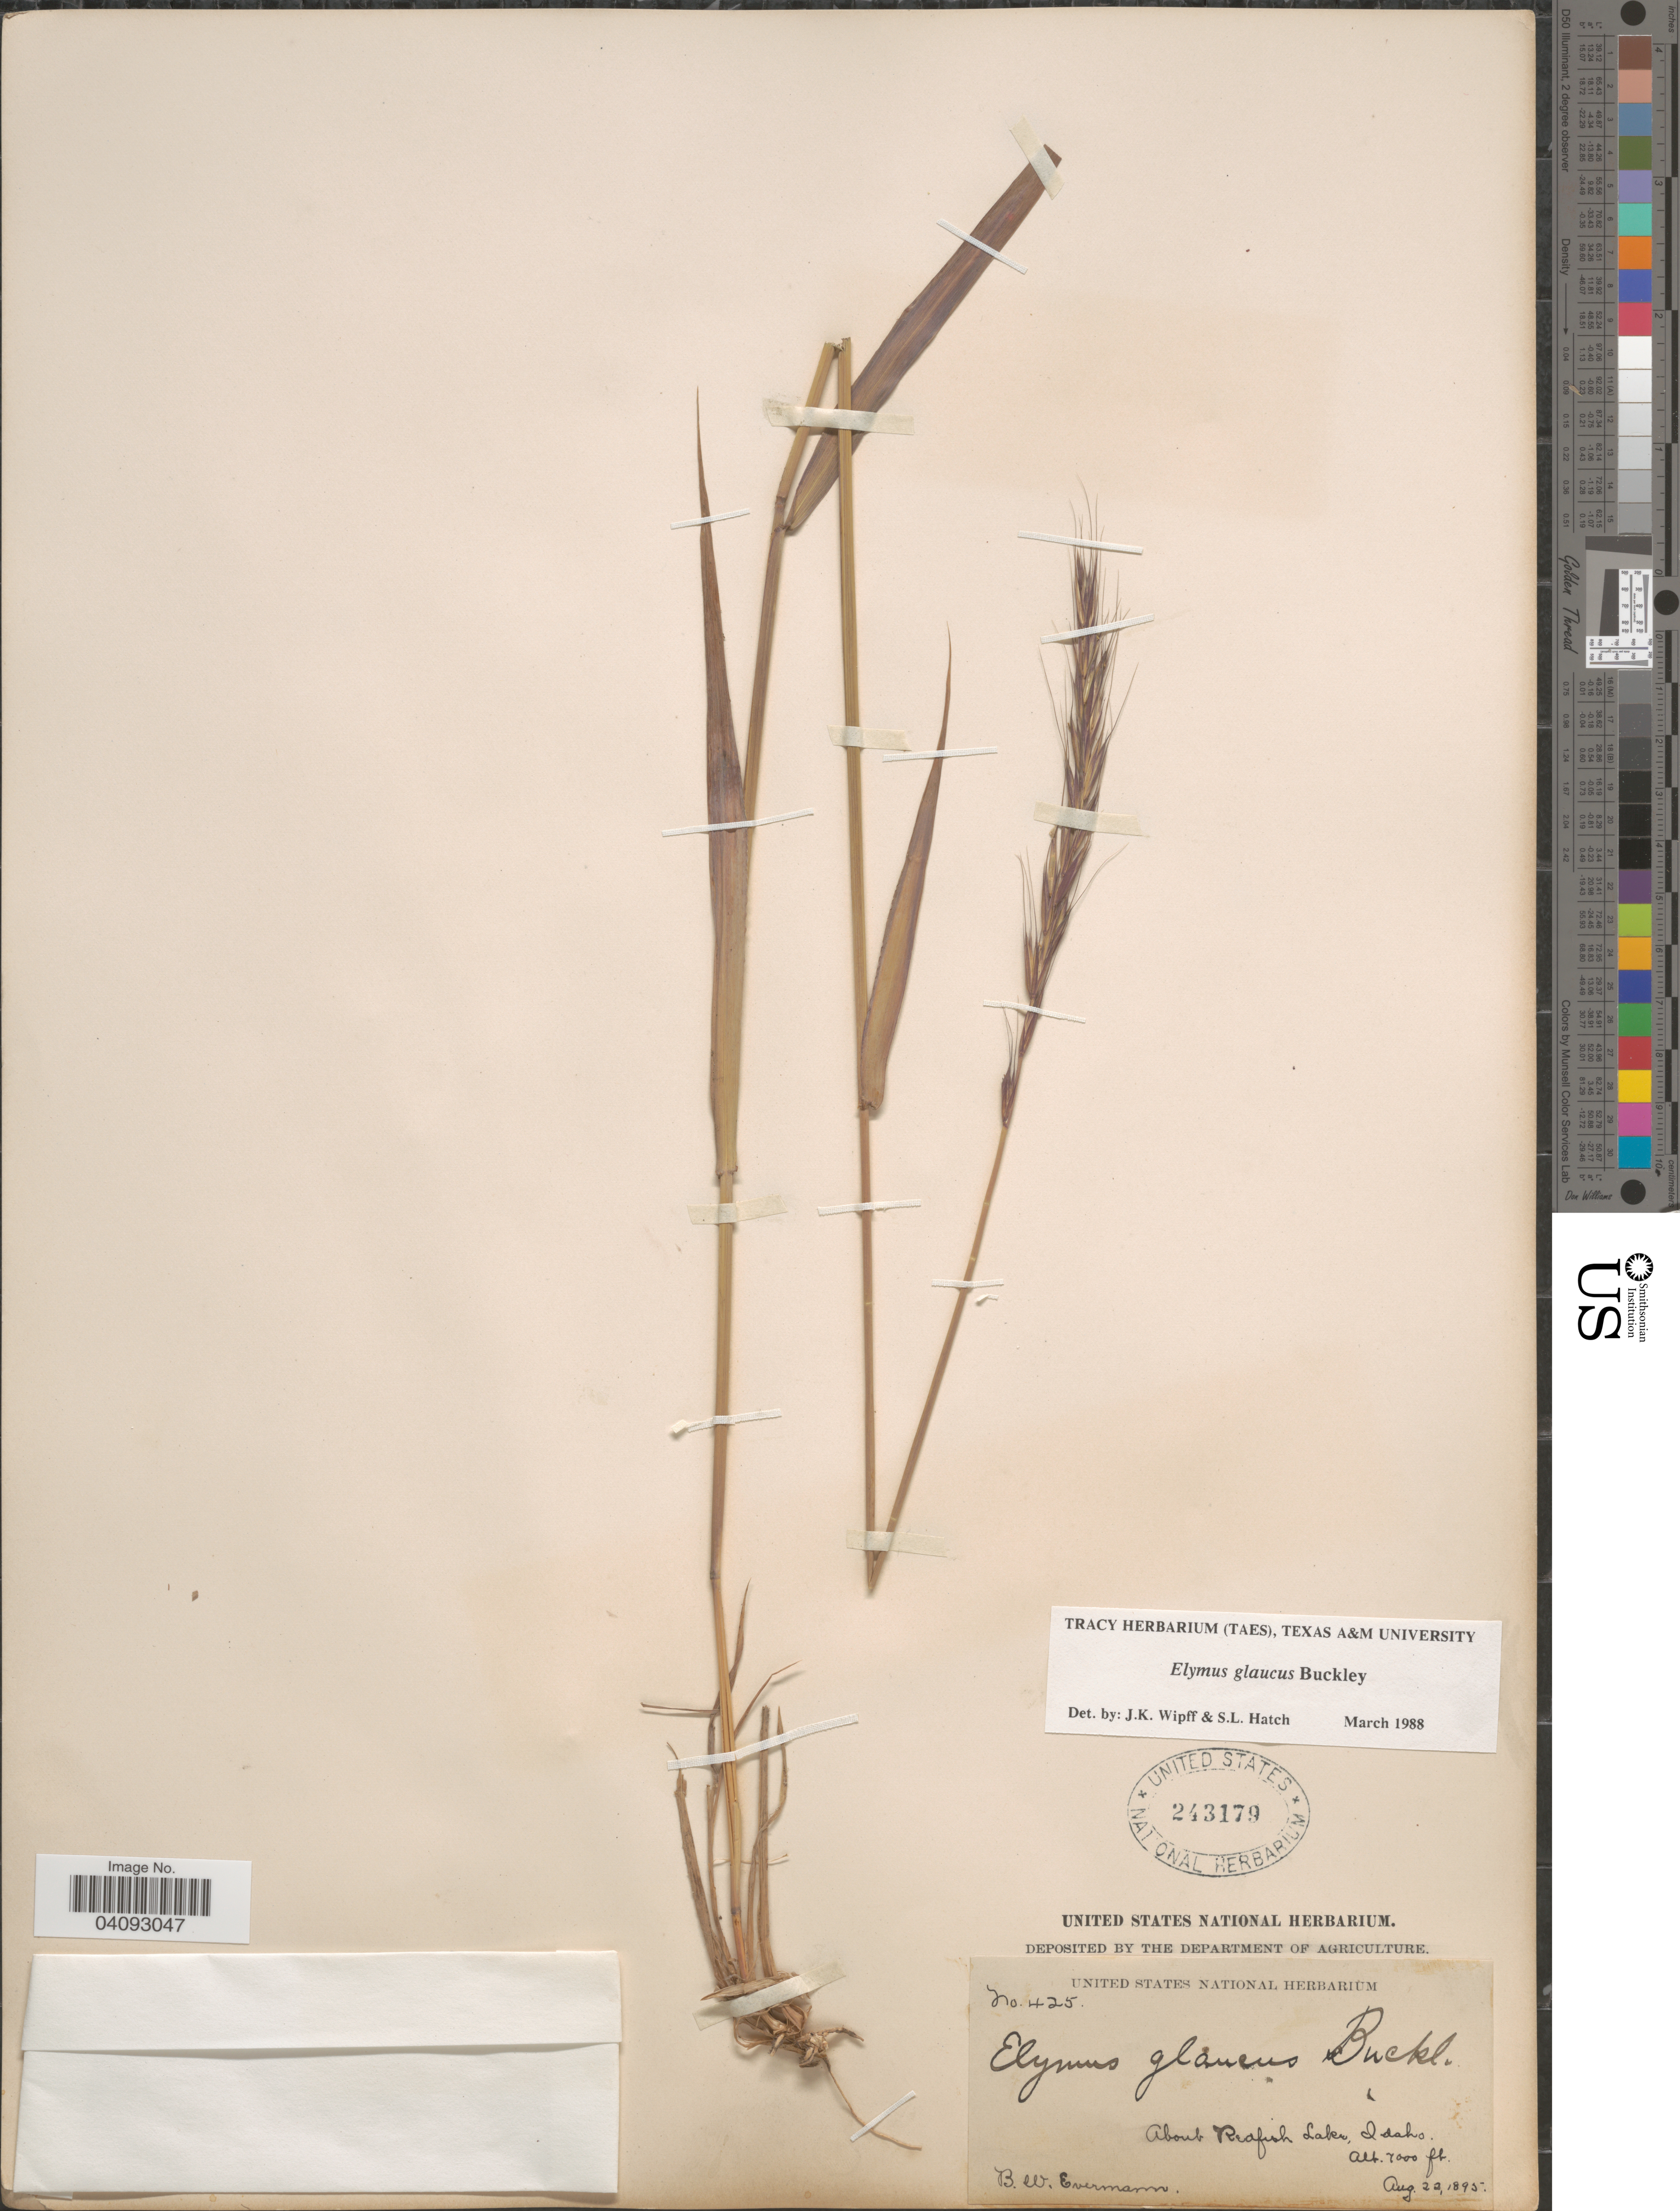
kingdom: Plantae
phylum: Tracheophyta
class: Liliopsida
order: Poales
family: Poaceae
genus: Elymus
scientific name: Elymus glaucus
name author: Buckley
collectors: B. W. Evermann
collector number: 425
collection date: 1895-08-22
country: United States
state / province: Idaho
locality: About Redfish Lake.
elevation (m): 2134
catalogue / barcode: US 243179